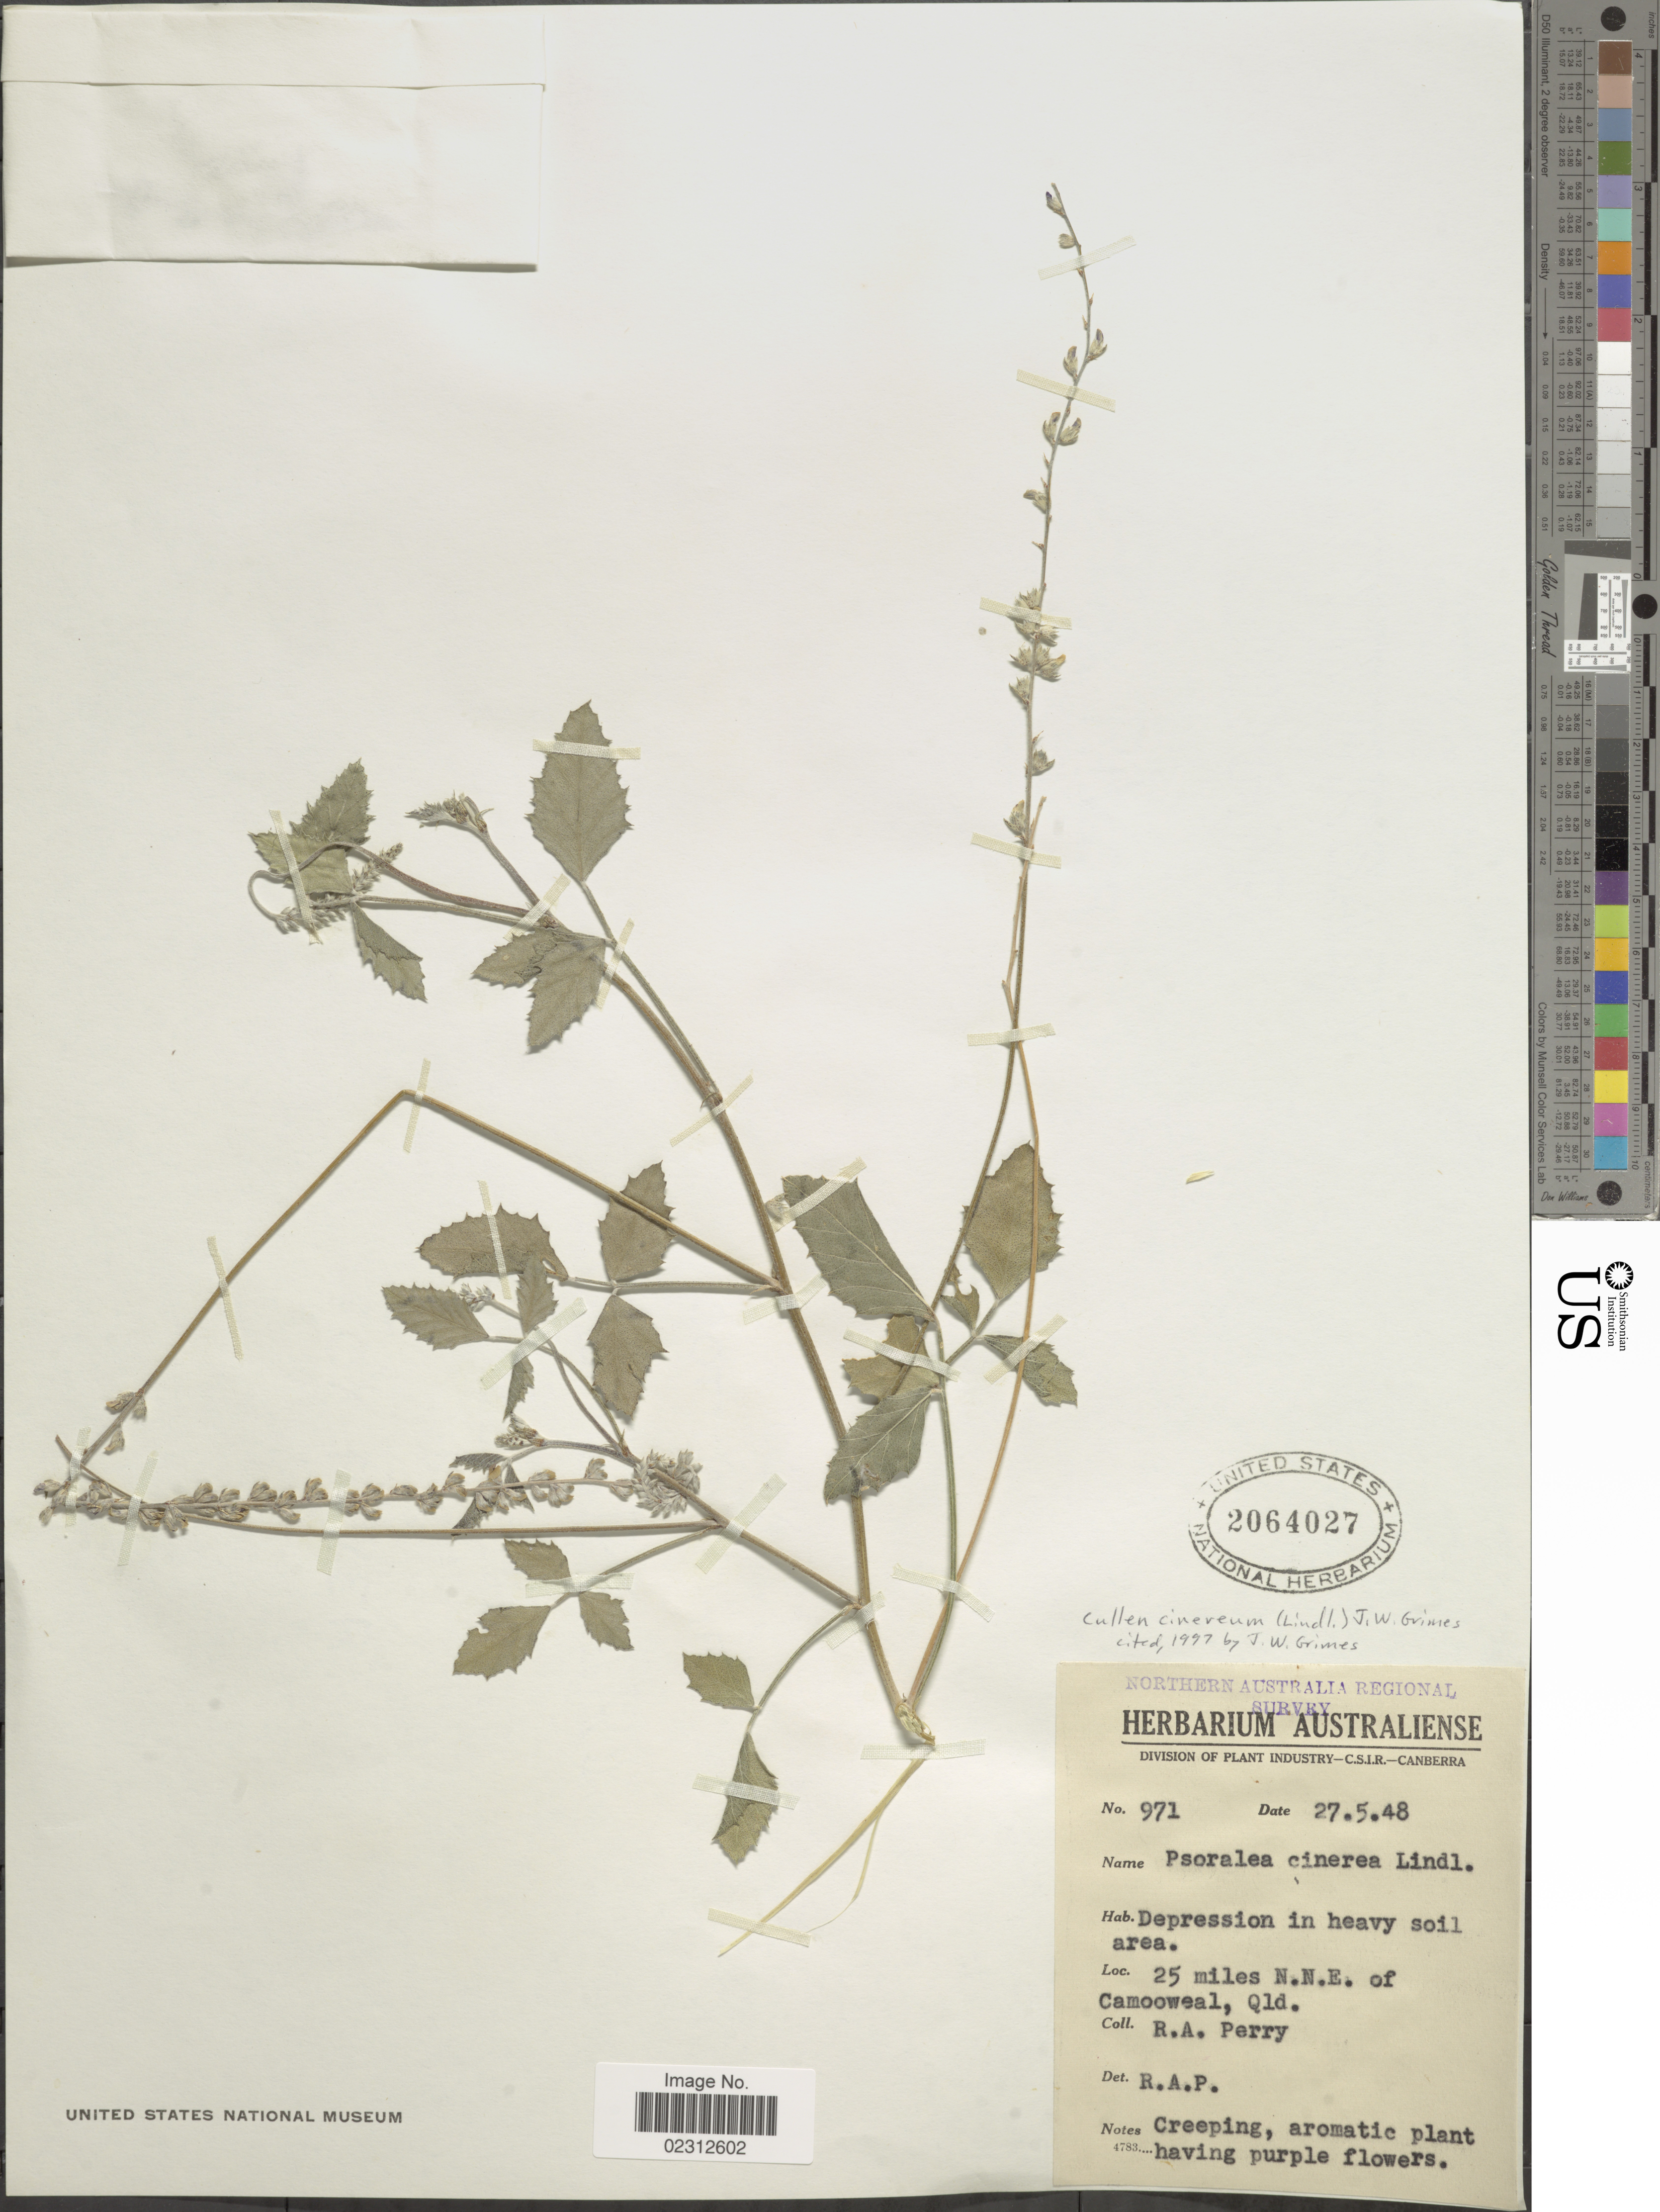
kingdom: Plantae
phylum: Tracheophyta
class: Magnoliopsida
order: Fabales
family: Fabaceae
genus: Cullen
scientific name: Cullen cinereum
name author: (Lindl.) J.W. Grimes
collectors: Perry, R. A.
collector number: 971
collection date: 1948-05-27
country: Australia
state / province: Queensland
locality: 25 miles N.N.E of Camooweal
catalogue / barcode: US 2064027